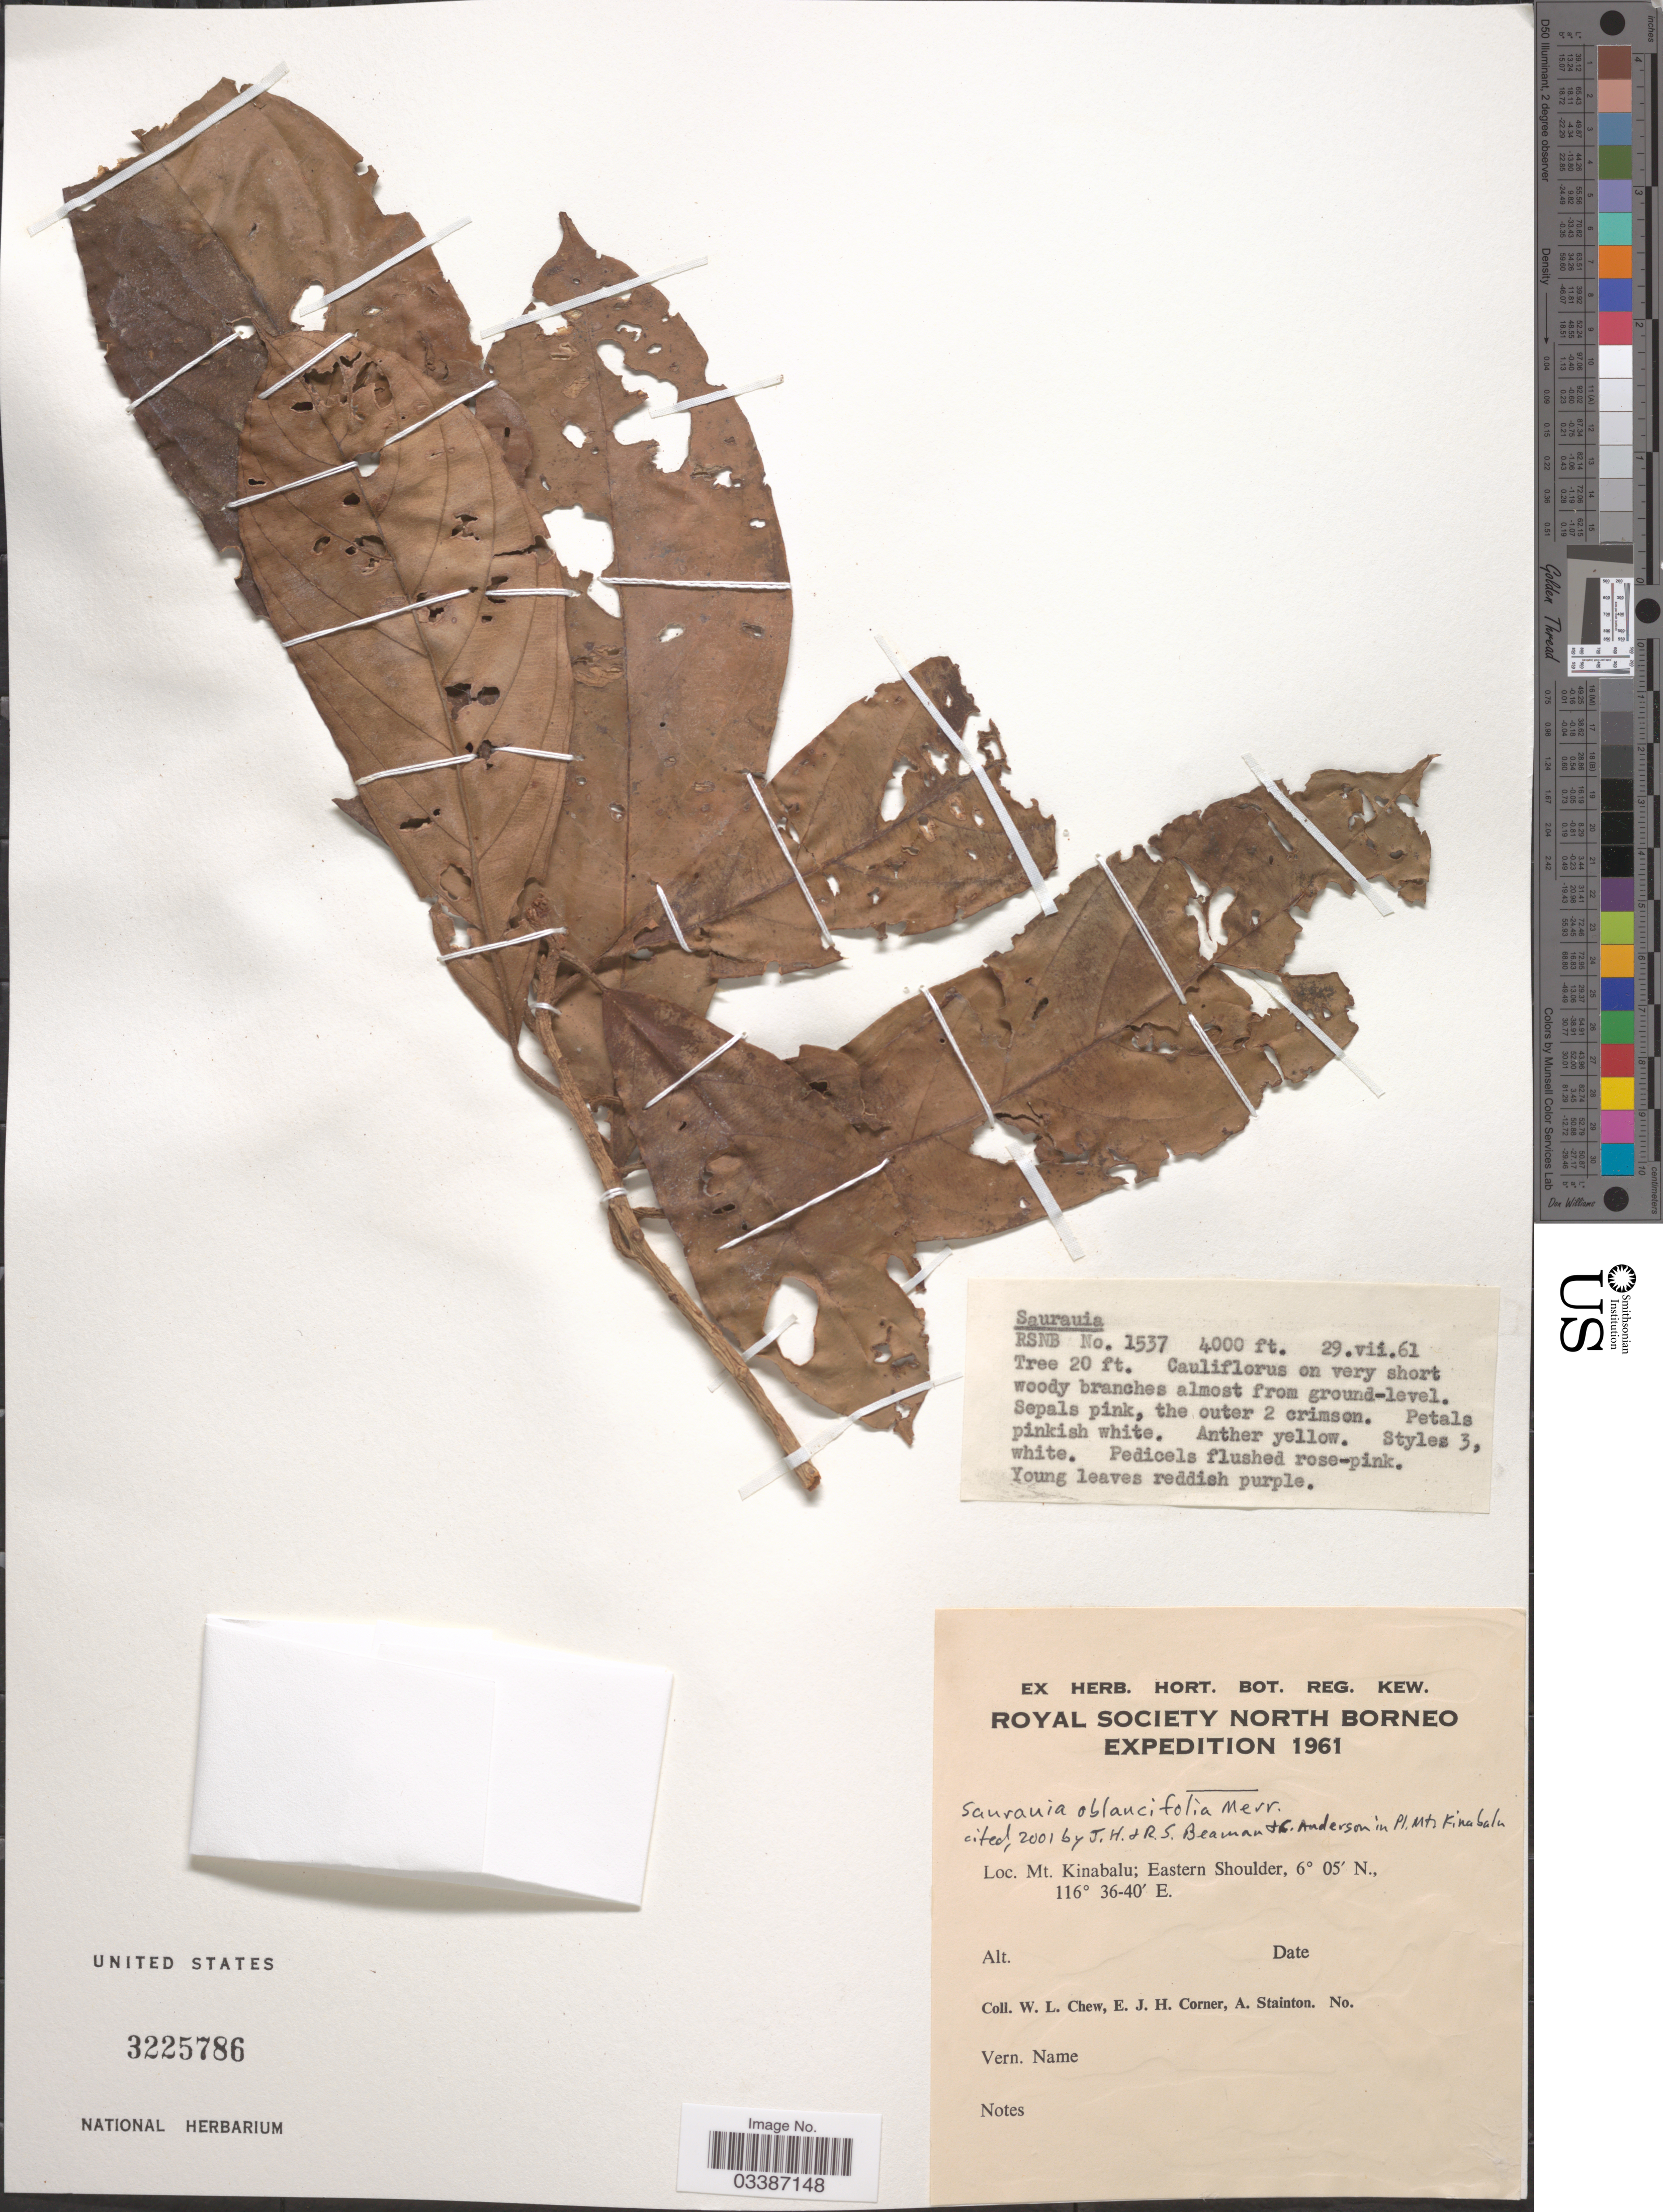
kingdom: Plantae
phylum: Tracheophyta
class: Magnoliopsida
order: Ericales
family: Actinidiaceae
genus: Saurauia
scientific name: Saurauia oblancifolia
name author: Merr.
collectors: W. Chew, E. Corner & A. Stainton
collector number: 1537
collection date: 1961-07-29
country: Malaysia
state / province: Sabah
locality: North Borneo. Mt. Kinabalu; Eastern Shoulder.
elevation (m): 1219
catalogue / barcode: US 3225786